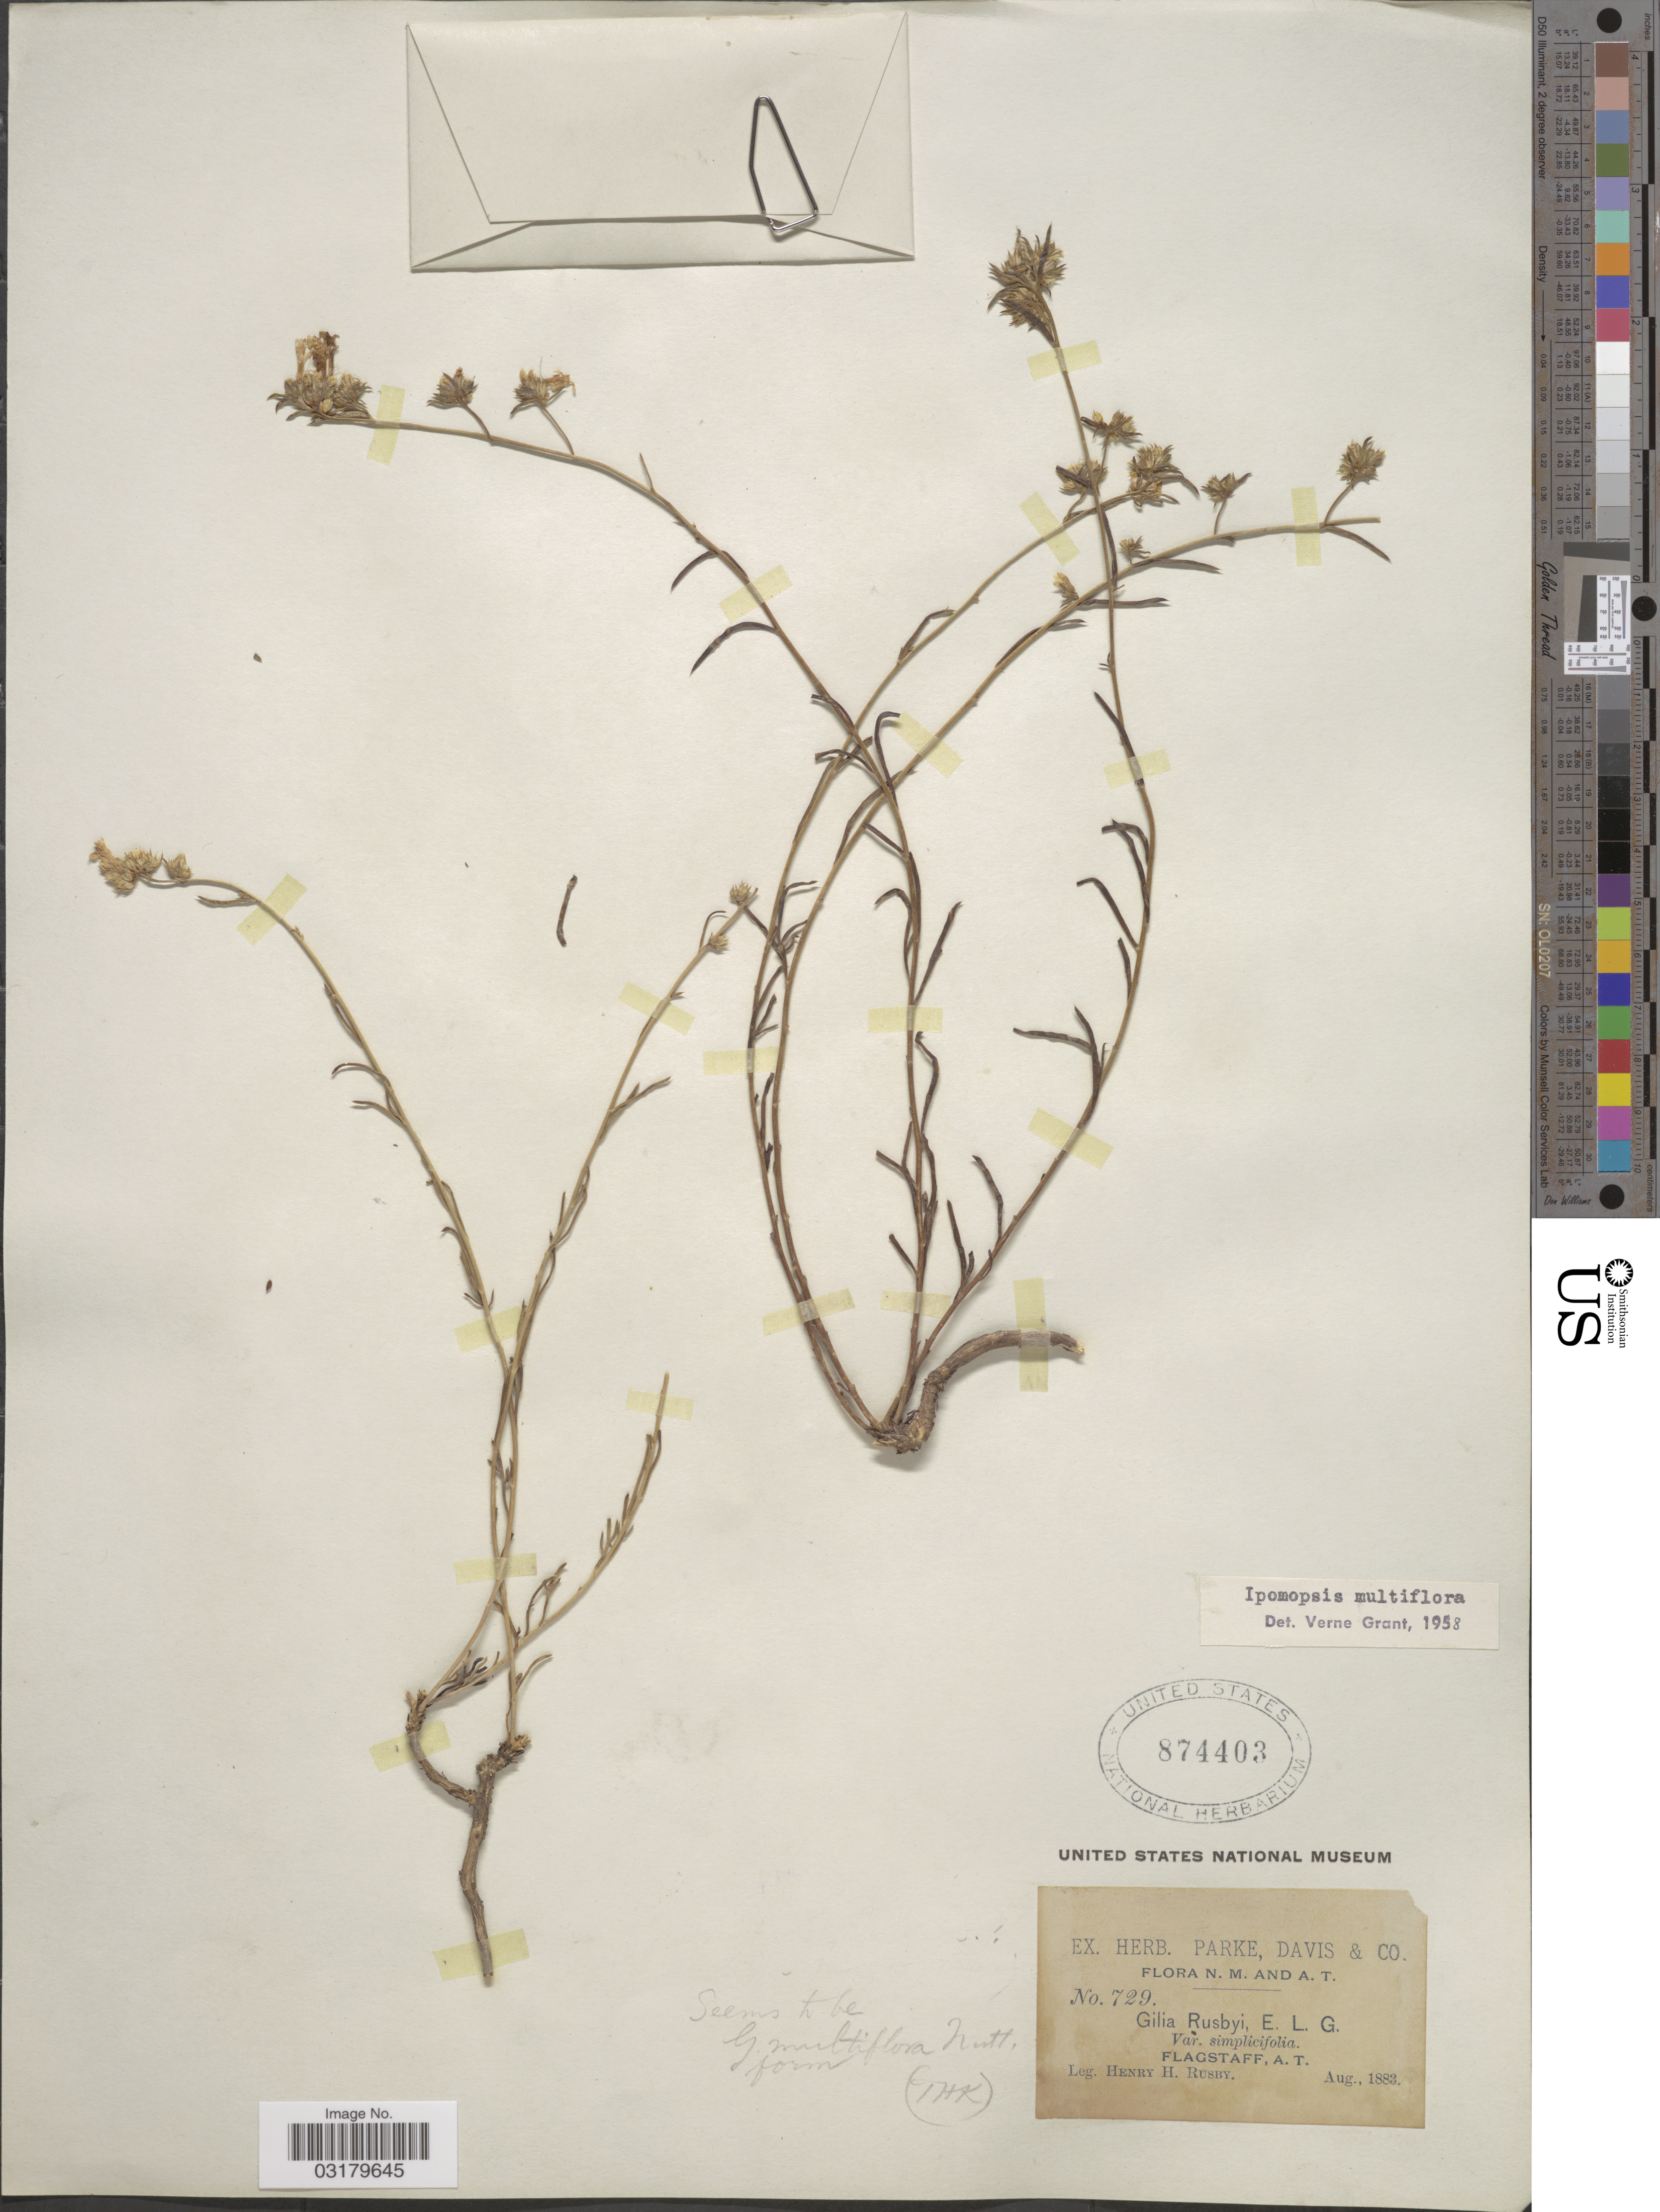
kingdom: Plantae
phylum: Tracheophyta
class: Magnoliopsida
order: Ericales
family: Polemoniaceae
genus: Ipomopsis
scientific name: Ipomopsis multiflora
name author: (Nutt.) V.E. Grant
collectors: H. H. Rusby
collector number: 729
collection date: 1883-08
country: United States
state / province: Arizona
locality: Flagstaff, A.T.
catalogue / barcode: US 874403